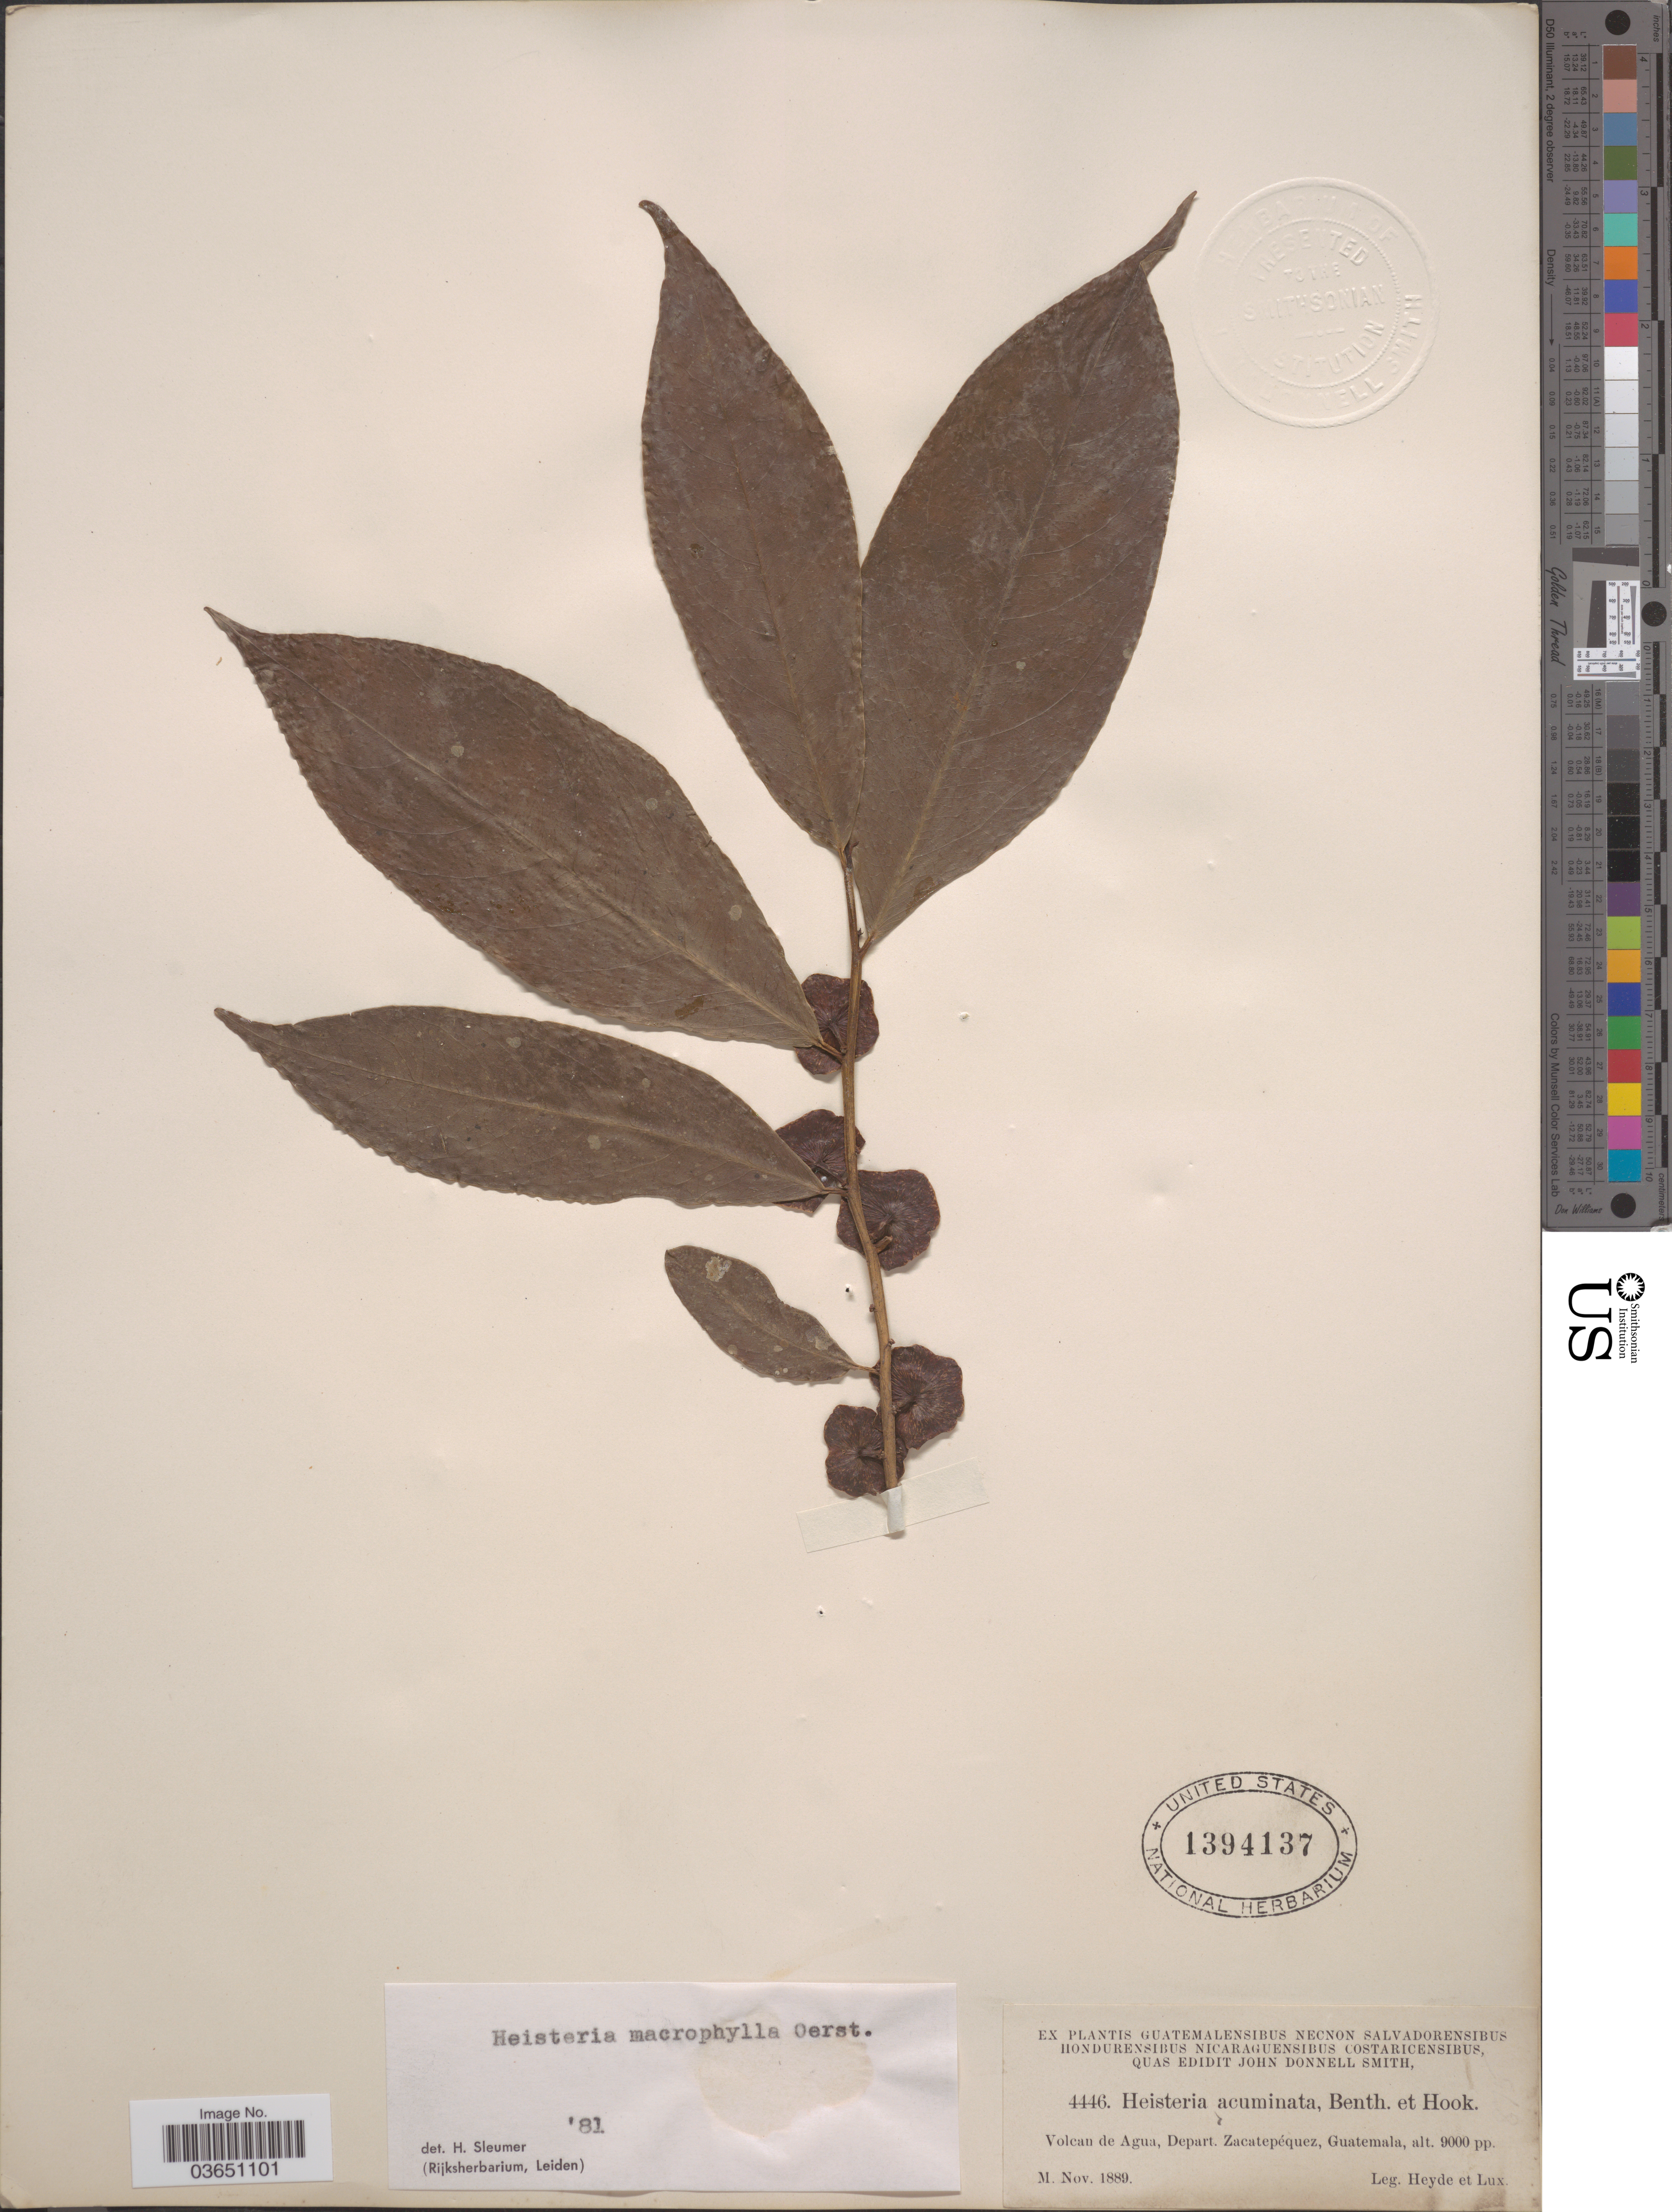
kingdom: Plantae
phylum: Tracheophyta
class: Magnoliopsida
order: Santalales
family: Erythropalaceae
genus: Heisteria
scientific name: Heisteria macrophylla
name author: Oerst.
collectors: Heyde & Lux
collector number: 4446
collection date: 1889-11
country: Guatemala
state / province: Sacatepéquez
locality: Volcan de Agua, Depart Zacatepéquez.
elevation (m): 2743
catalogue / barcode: US 1394137